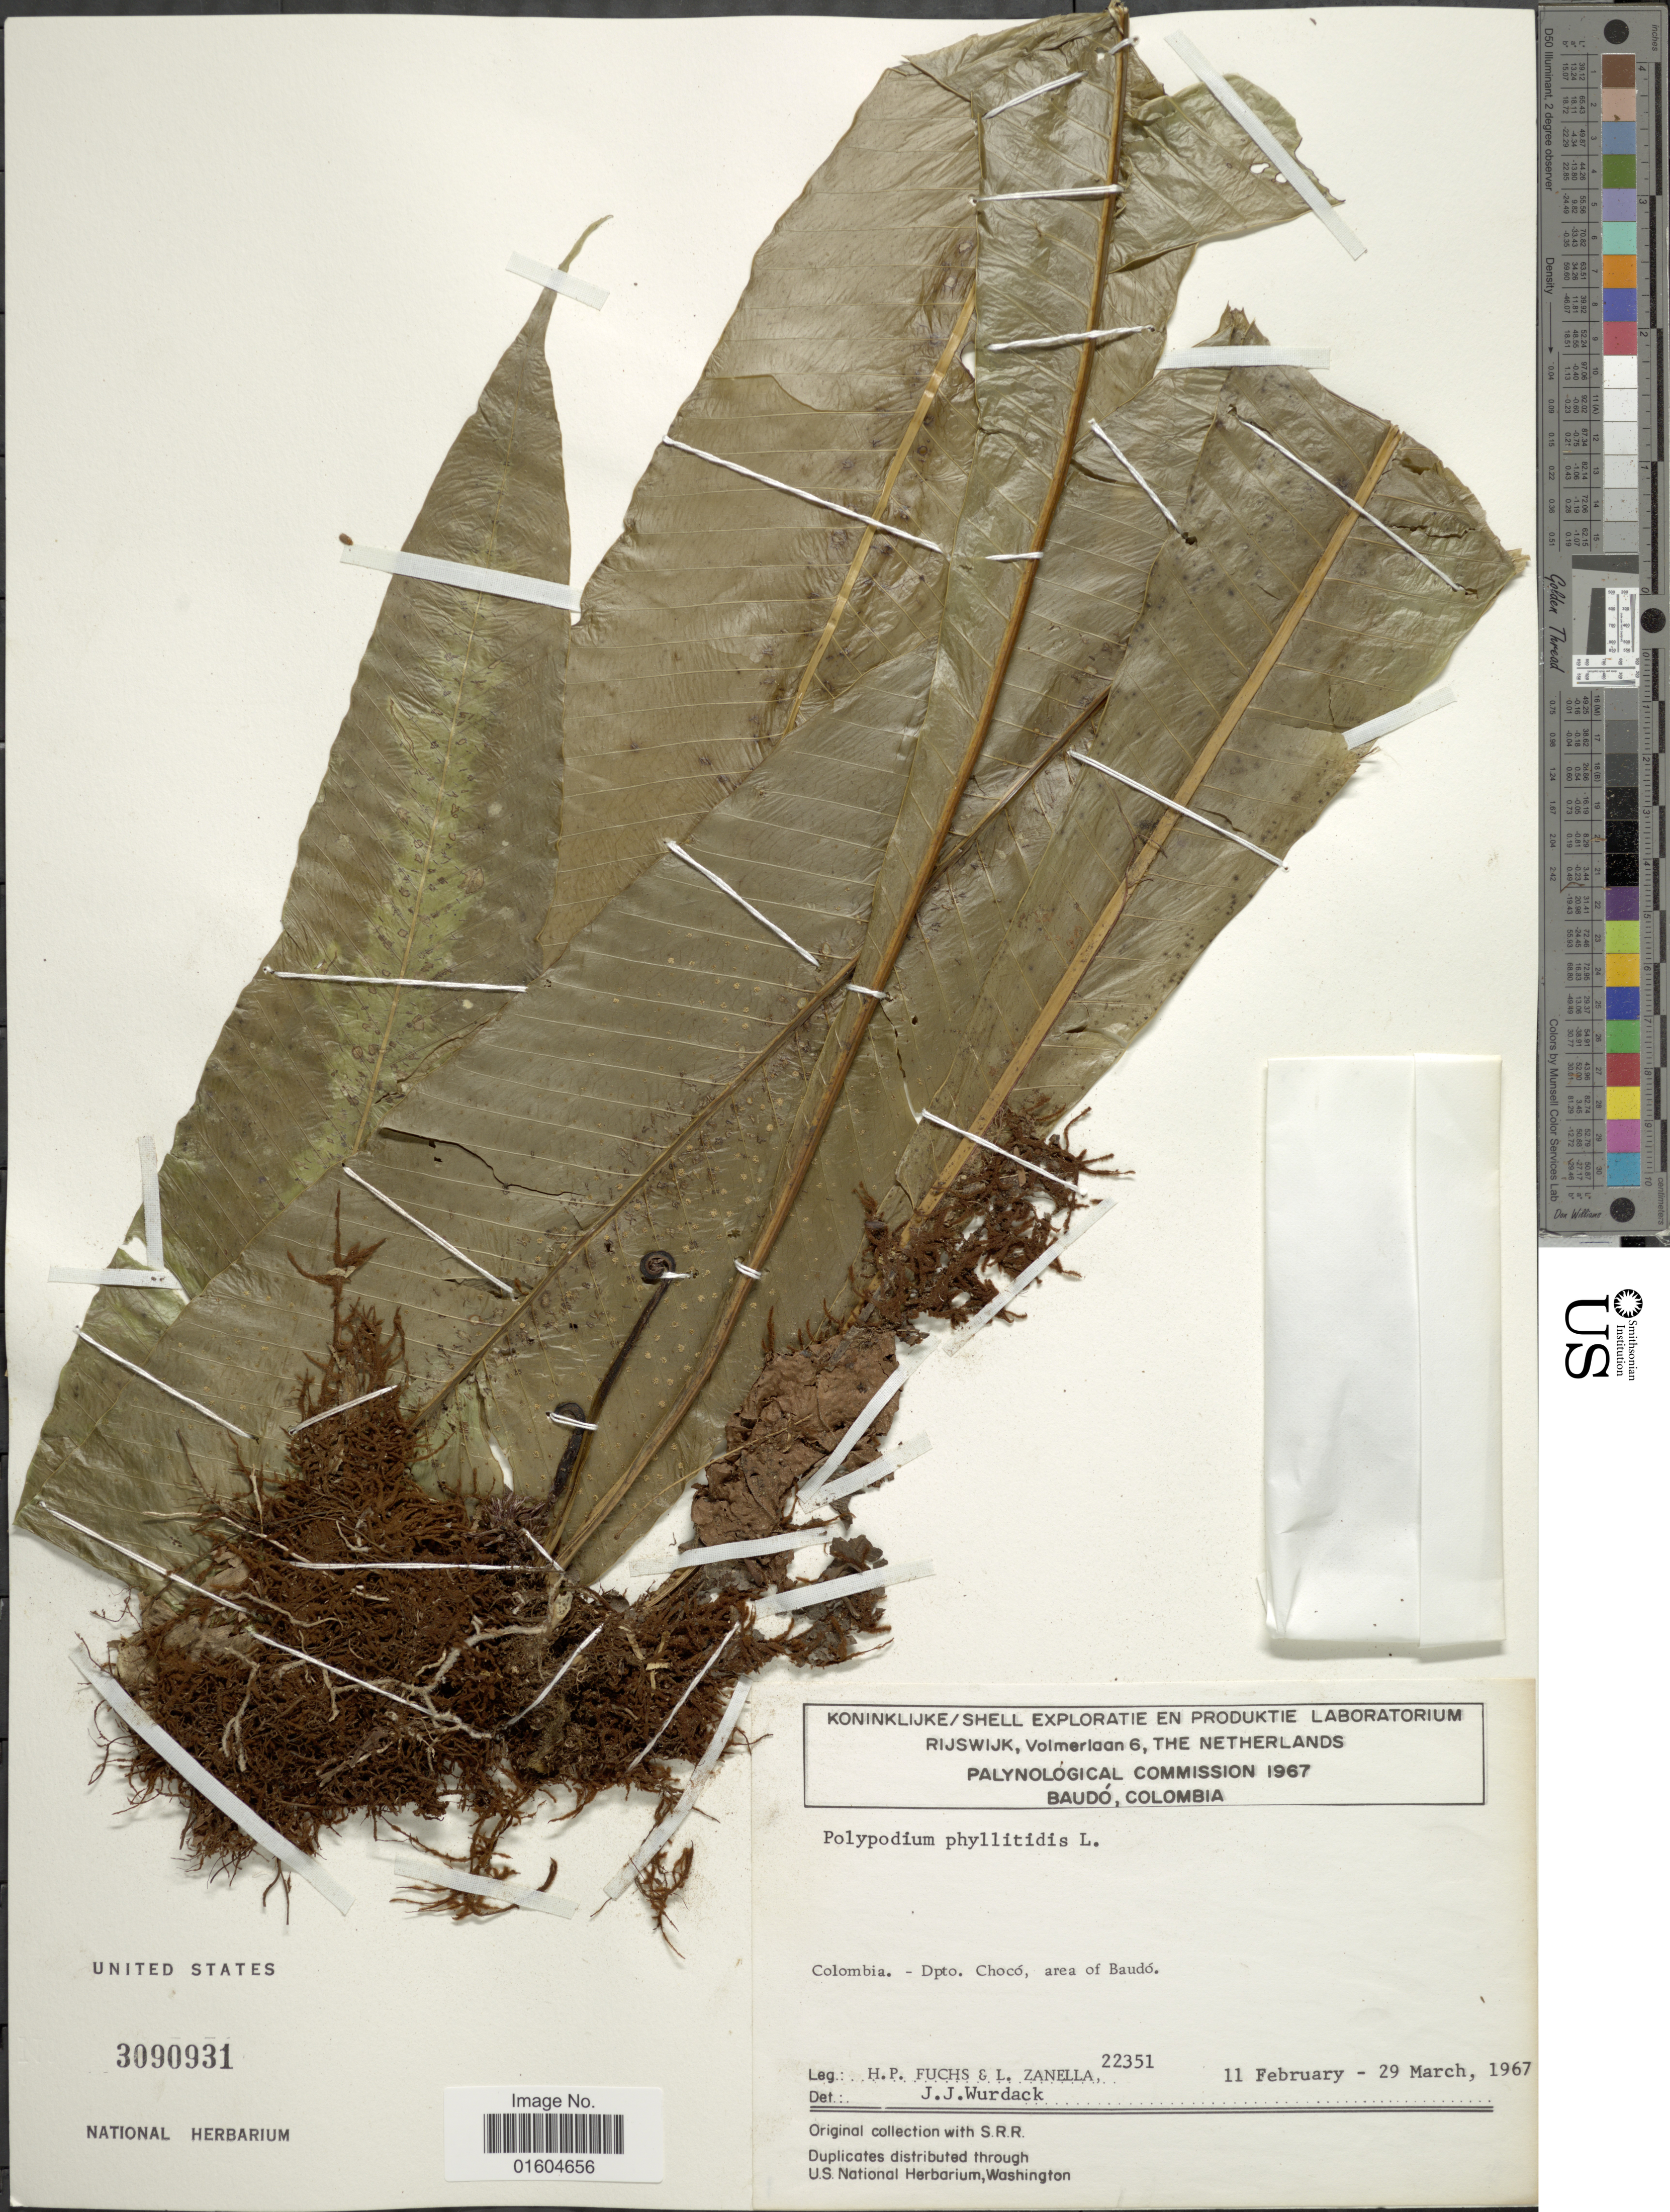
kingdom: Plantae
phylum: Tracheophyta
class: Polypodiopsida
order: Polypodiales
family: Polypodiaceae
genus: Campyloneurum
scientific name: Campyloneurum phyllitidis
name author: (L.) C. Presl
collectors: H. P. Fuchs & L. Zanella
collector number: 22351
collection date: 1967-02-11/1967-03-29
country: Colombia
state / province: Chocó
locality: Colombia. - Dpto. Choco, area of Baudo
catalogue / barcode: US 3090931